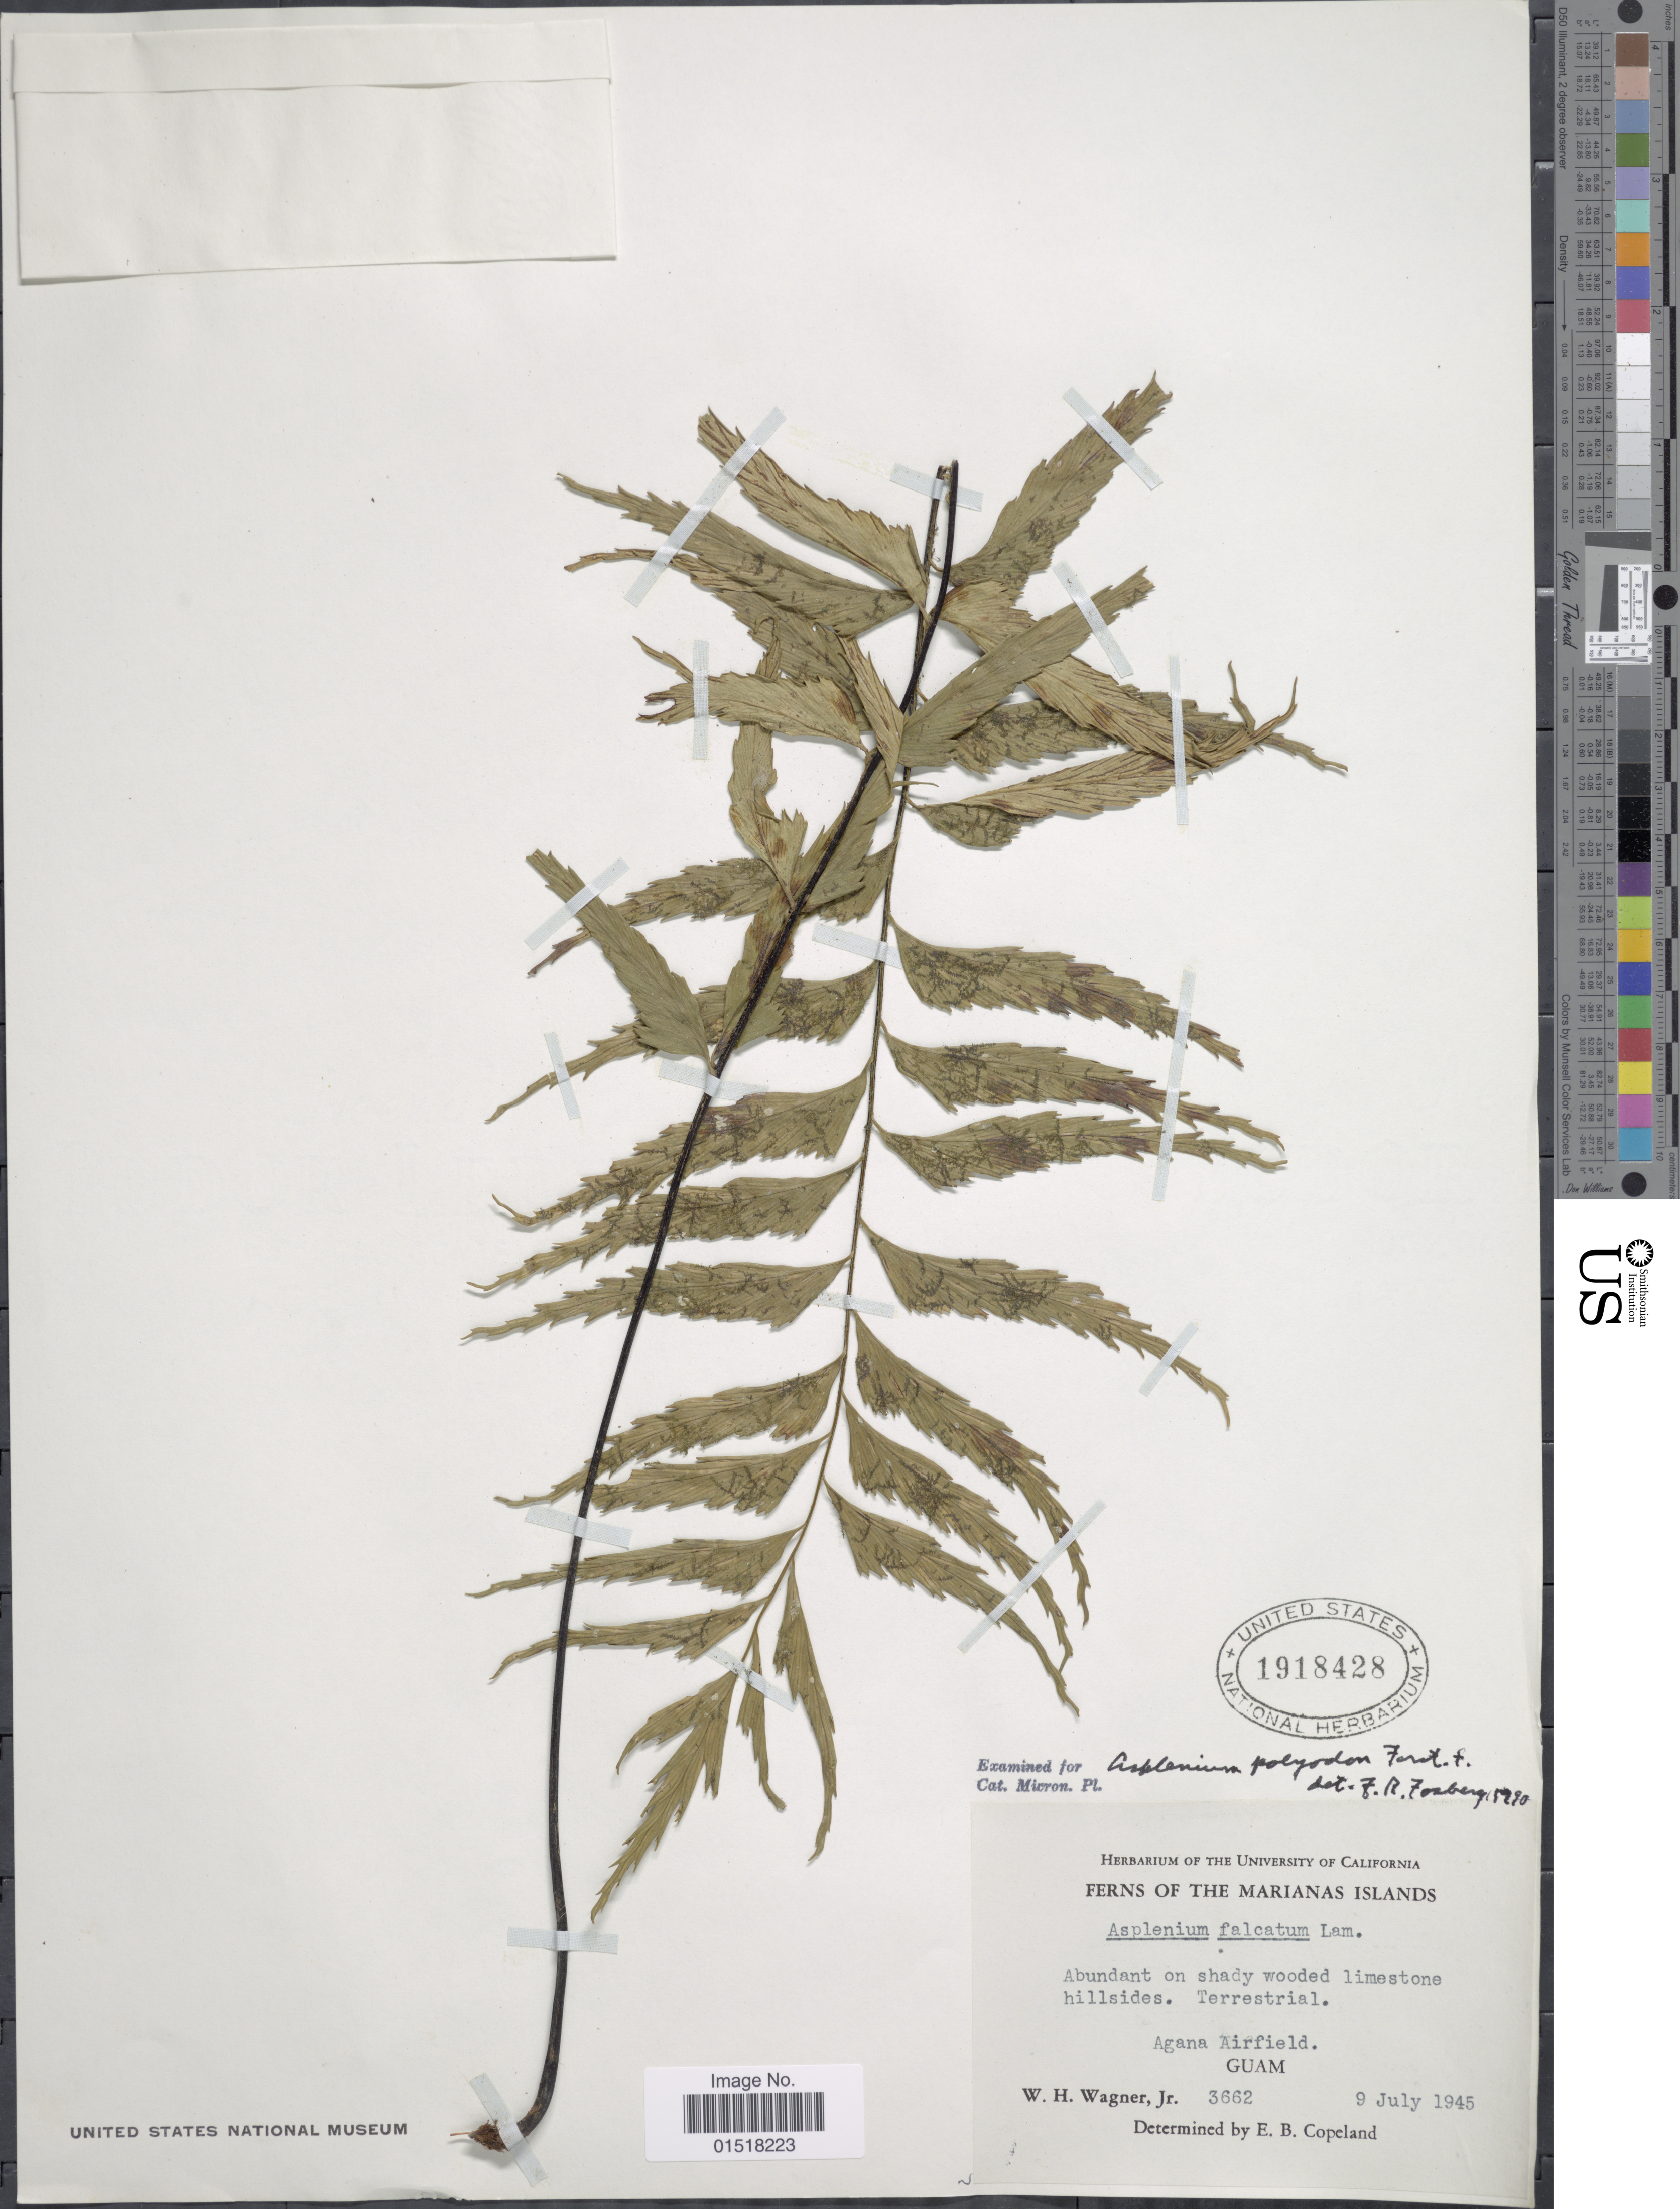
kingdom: Plantae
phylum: Tracheophyta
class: Polypodiopsida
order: Polypodiales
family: Aspleniaceae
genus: Asplenium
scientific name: Asplenium polyodon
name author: G. Forst.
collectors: W. H. Wagner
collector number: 3662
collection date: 1945-07-09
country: Guam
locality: Abundant on shady wooded limestone hillsides. Terrestrial. Agana Airfield.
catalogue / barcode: US 1918428